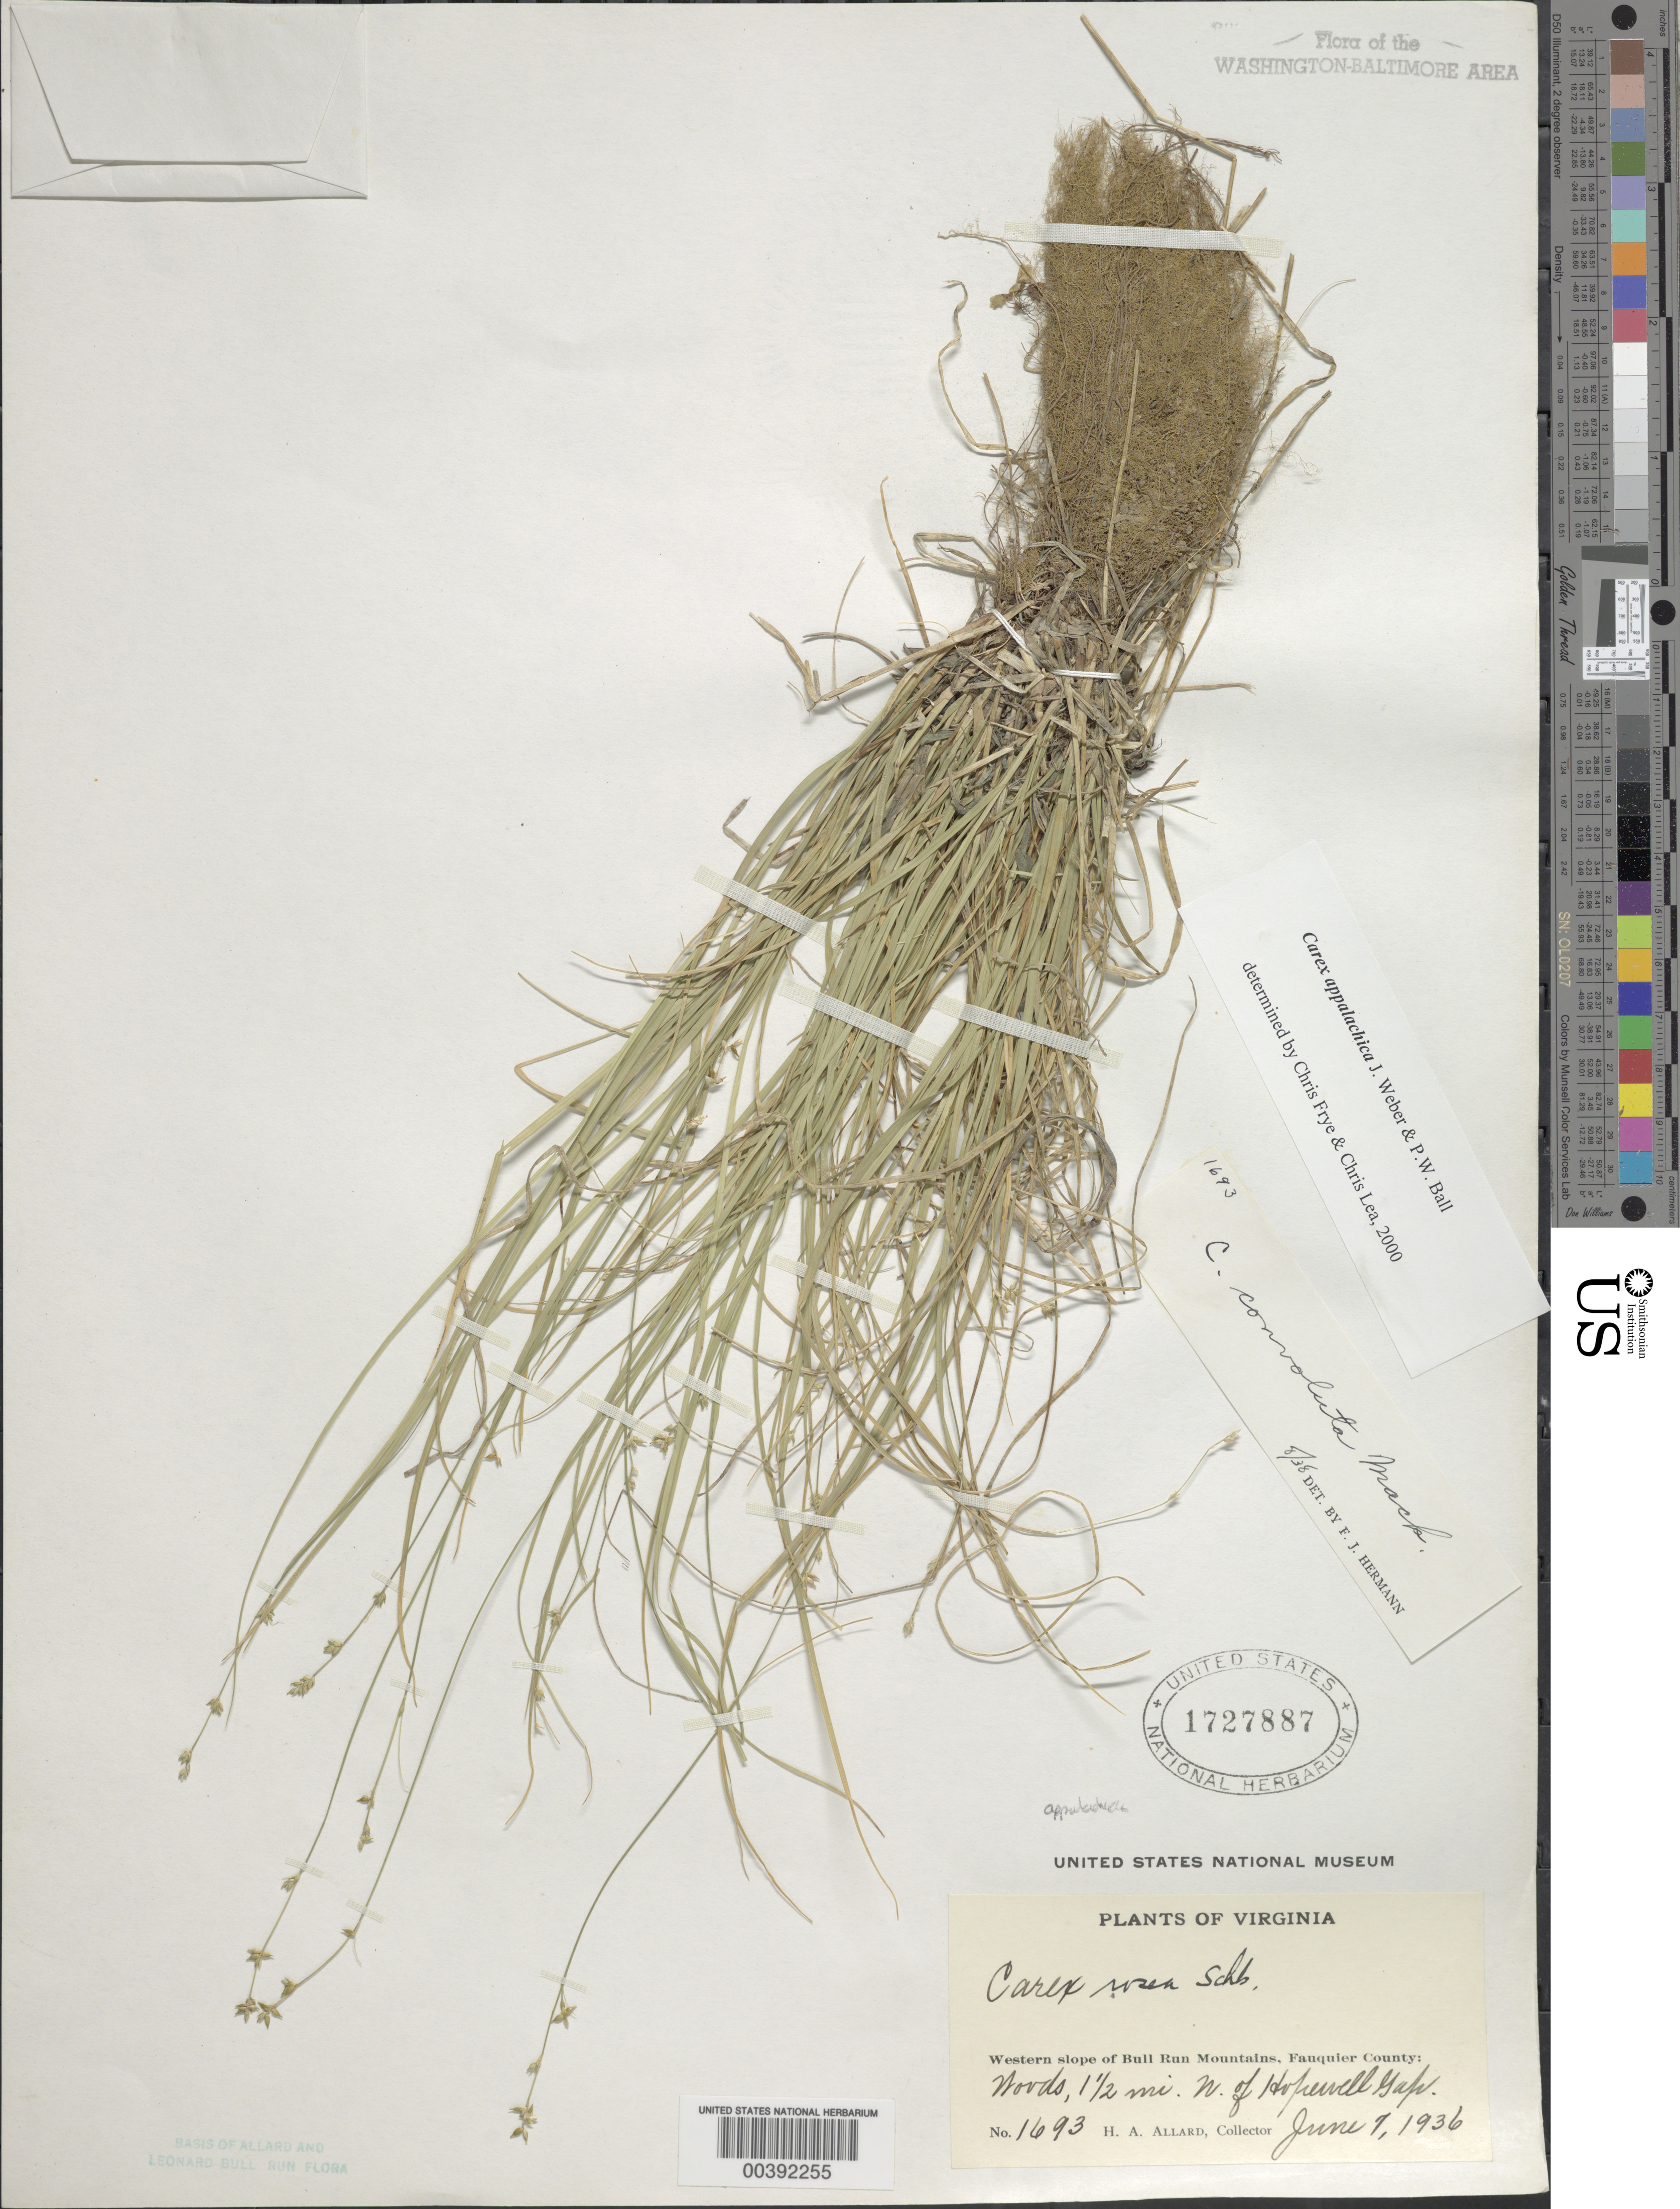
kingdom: Plantae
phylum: Tracheophyta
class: Liliopsida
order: Poales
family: Cyperaceae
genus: Carex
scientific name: Carex appalachica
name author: J.M. Webber & P.W. Ball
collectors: H. A. Allard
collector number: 1693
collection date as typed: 07 Jun 1936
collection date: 1936-06-07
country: United States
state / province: Virginia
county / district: Fauquier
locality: North of Hopewell Gap Bull Run Mts.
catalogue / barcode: US 1727887